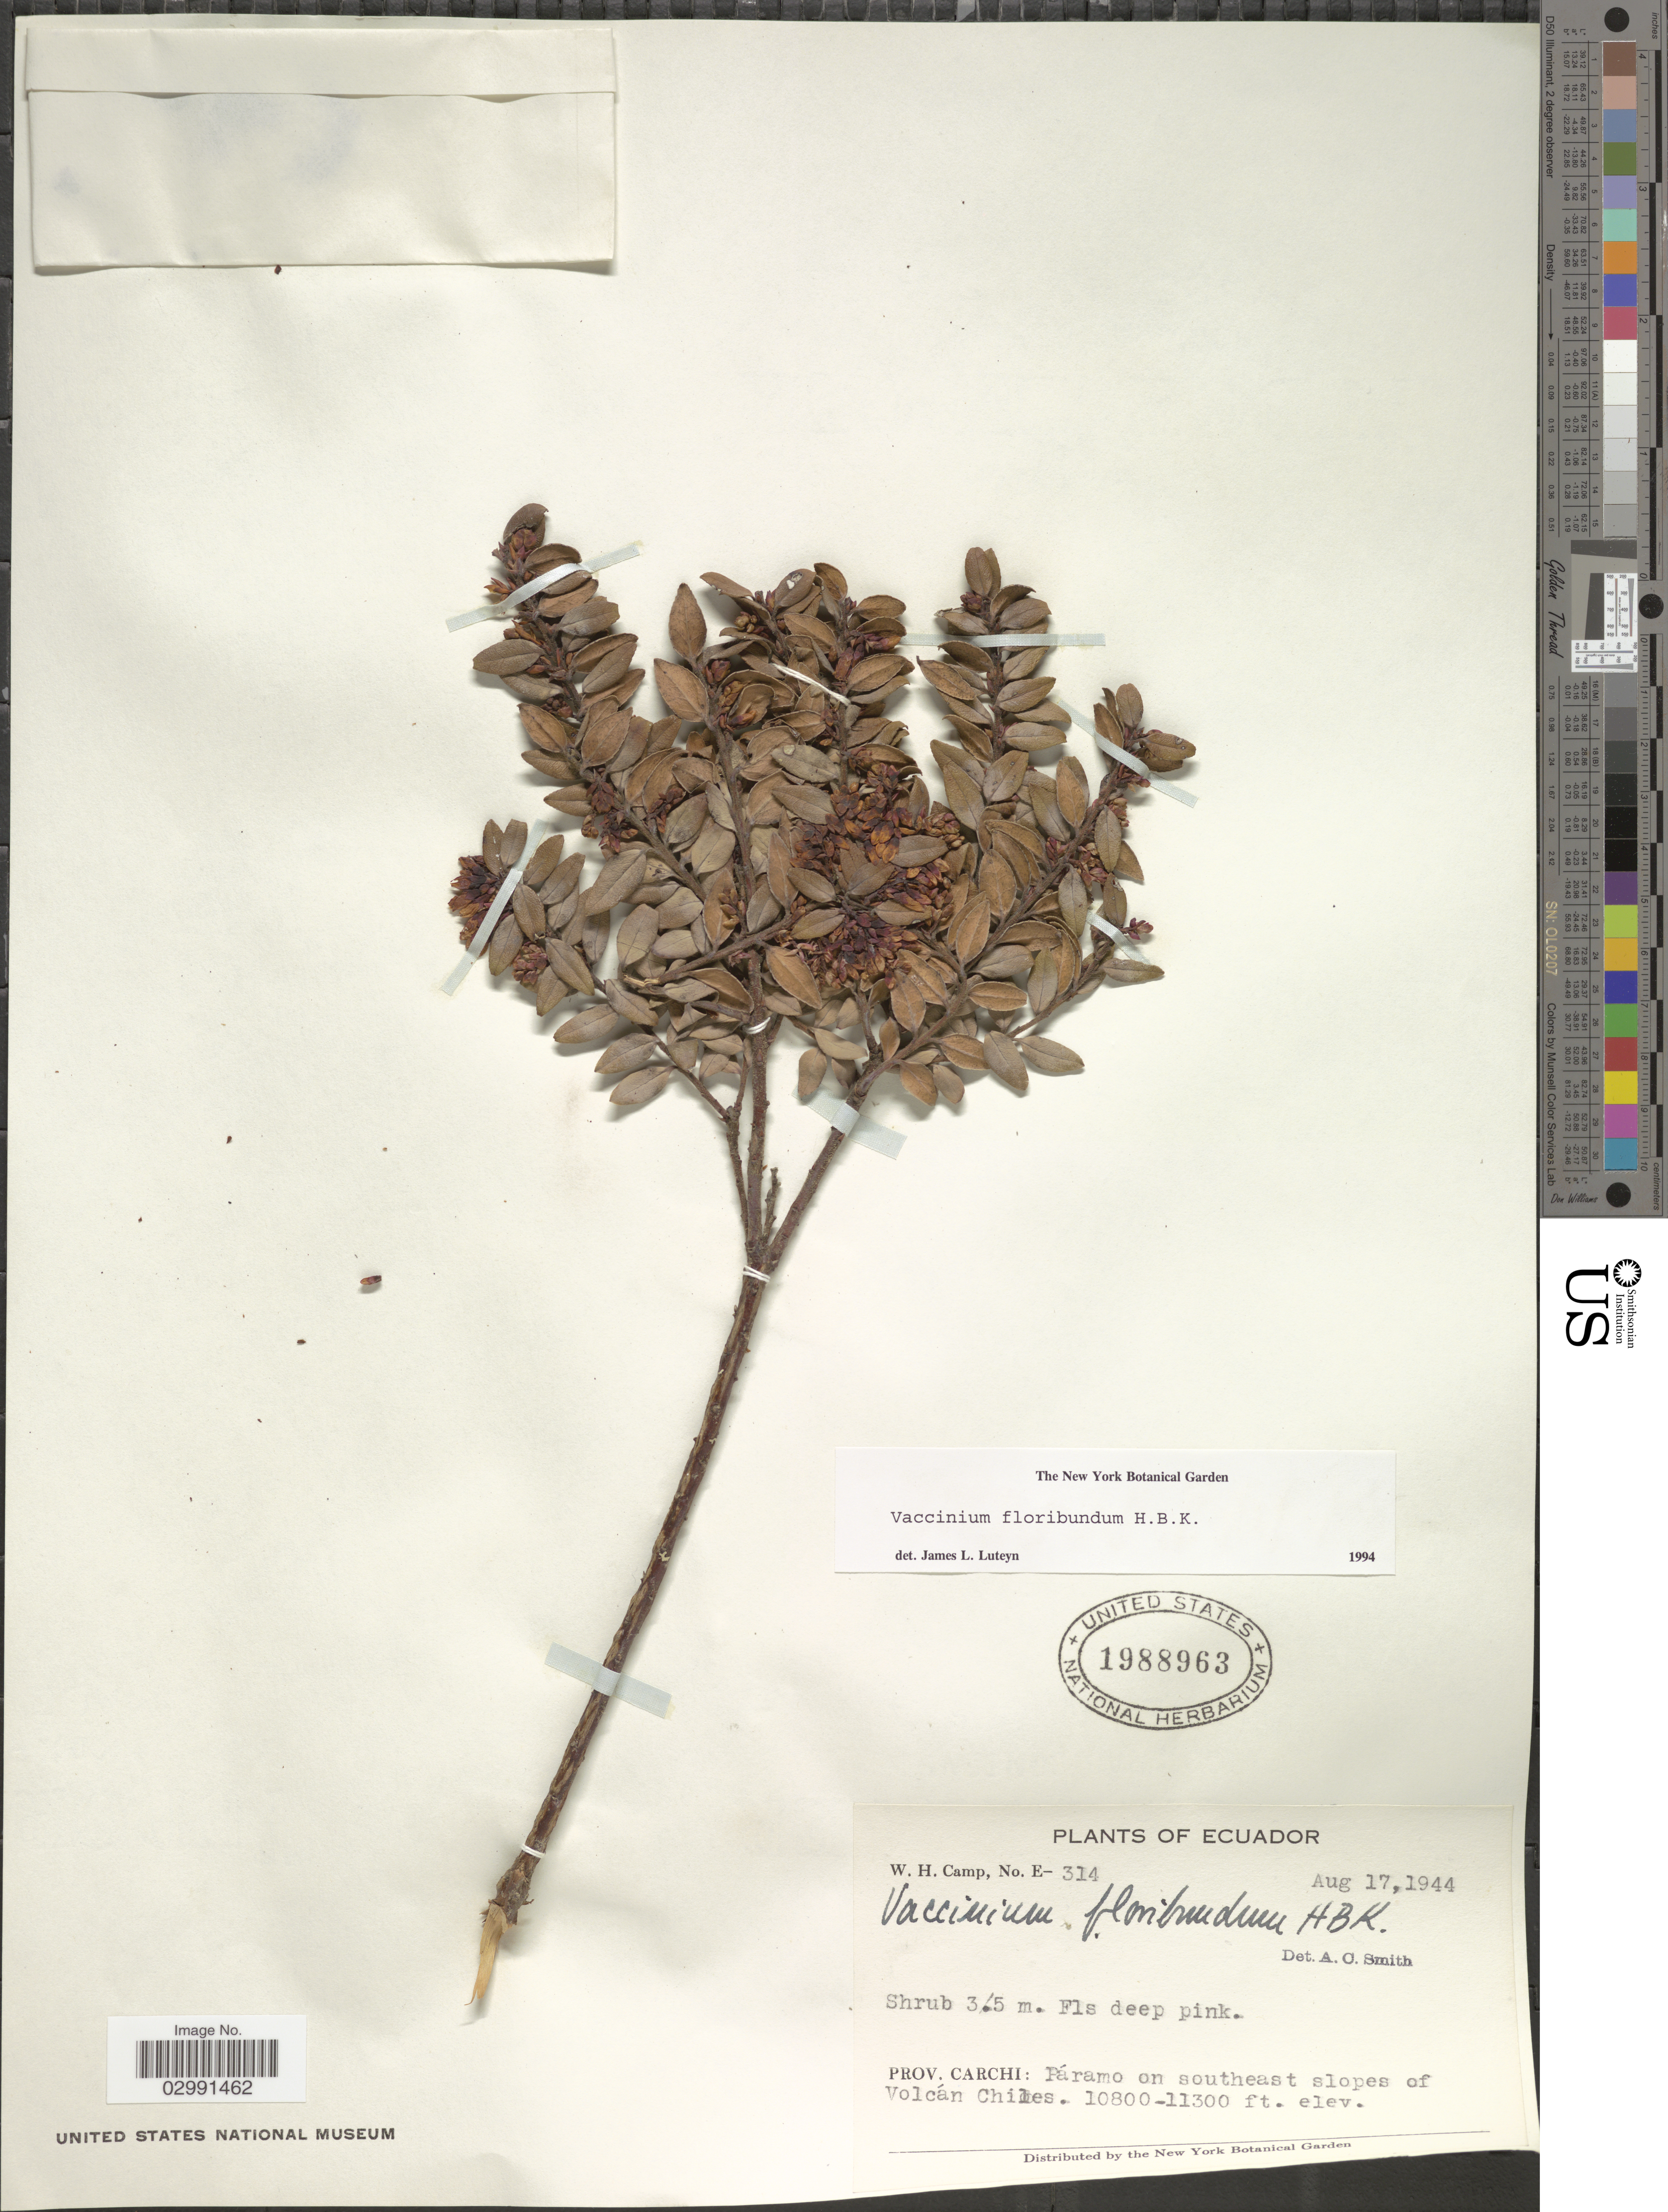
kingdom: Plantae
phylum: Tracheophyta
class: Magnoliopsida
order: Ericales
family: Ericaceae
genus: Vaccinium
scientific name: Vaccinium floribundum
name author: Kunth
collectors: W. H. Camp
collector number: E-314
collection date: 1944-08-17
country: Ecuador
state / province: Carchi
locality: Páramo on southeast slopes of Volcán Chiles.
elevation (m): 3292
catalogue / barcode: US 1988963